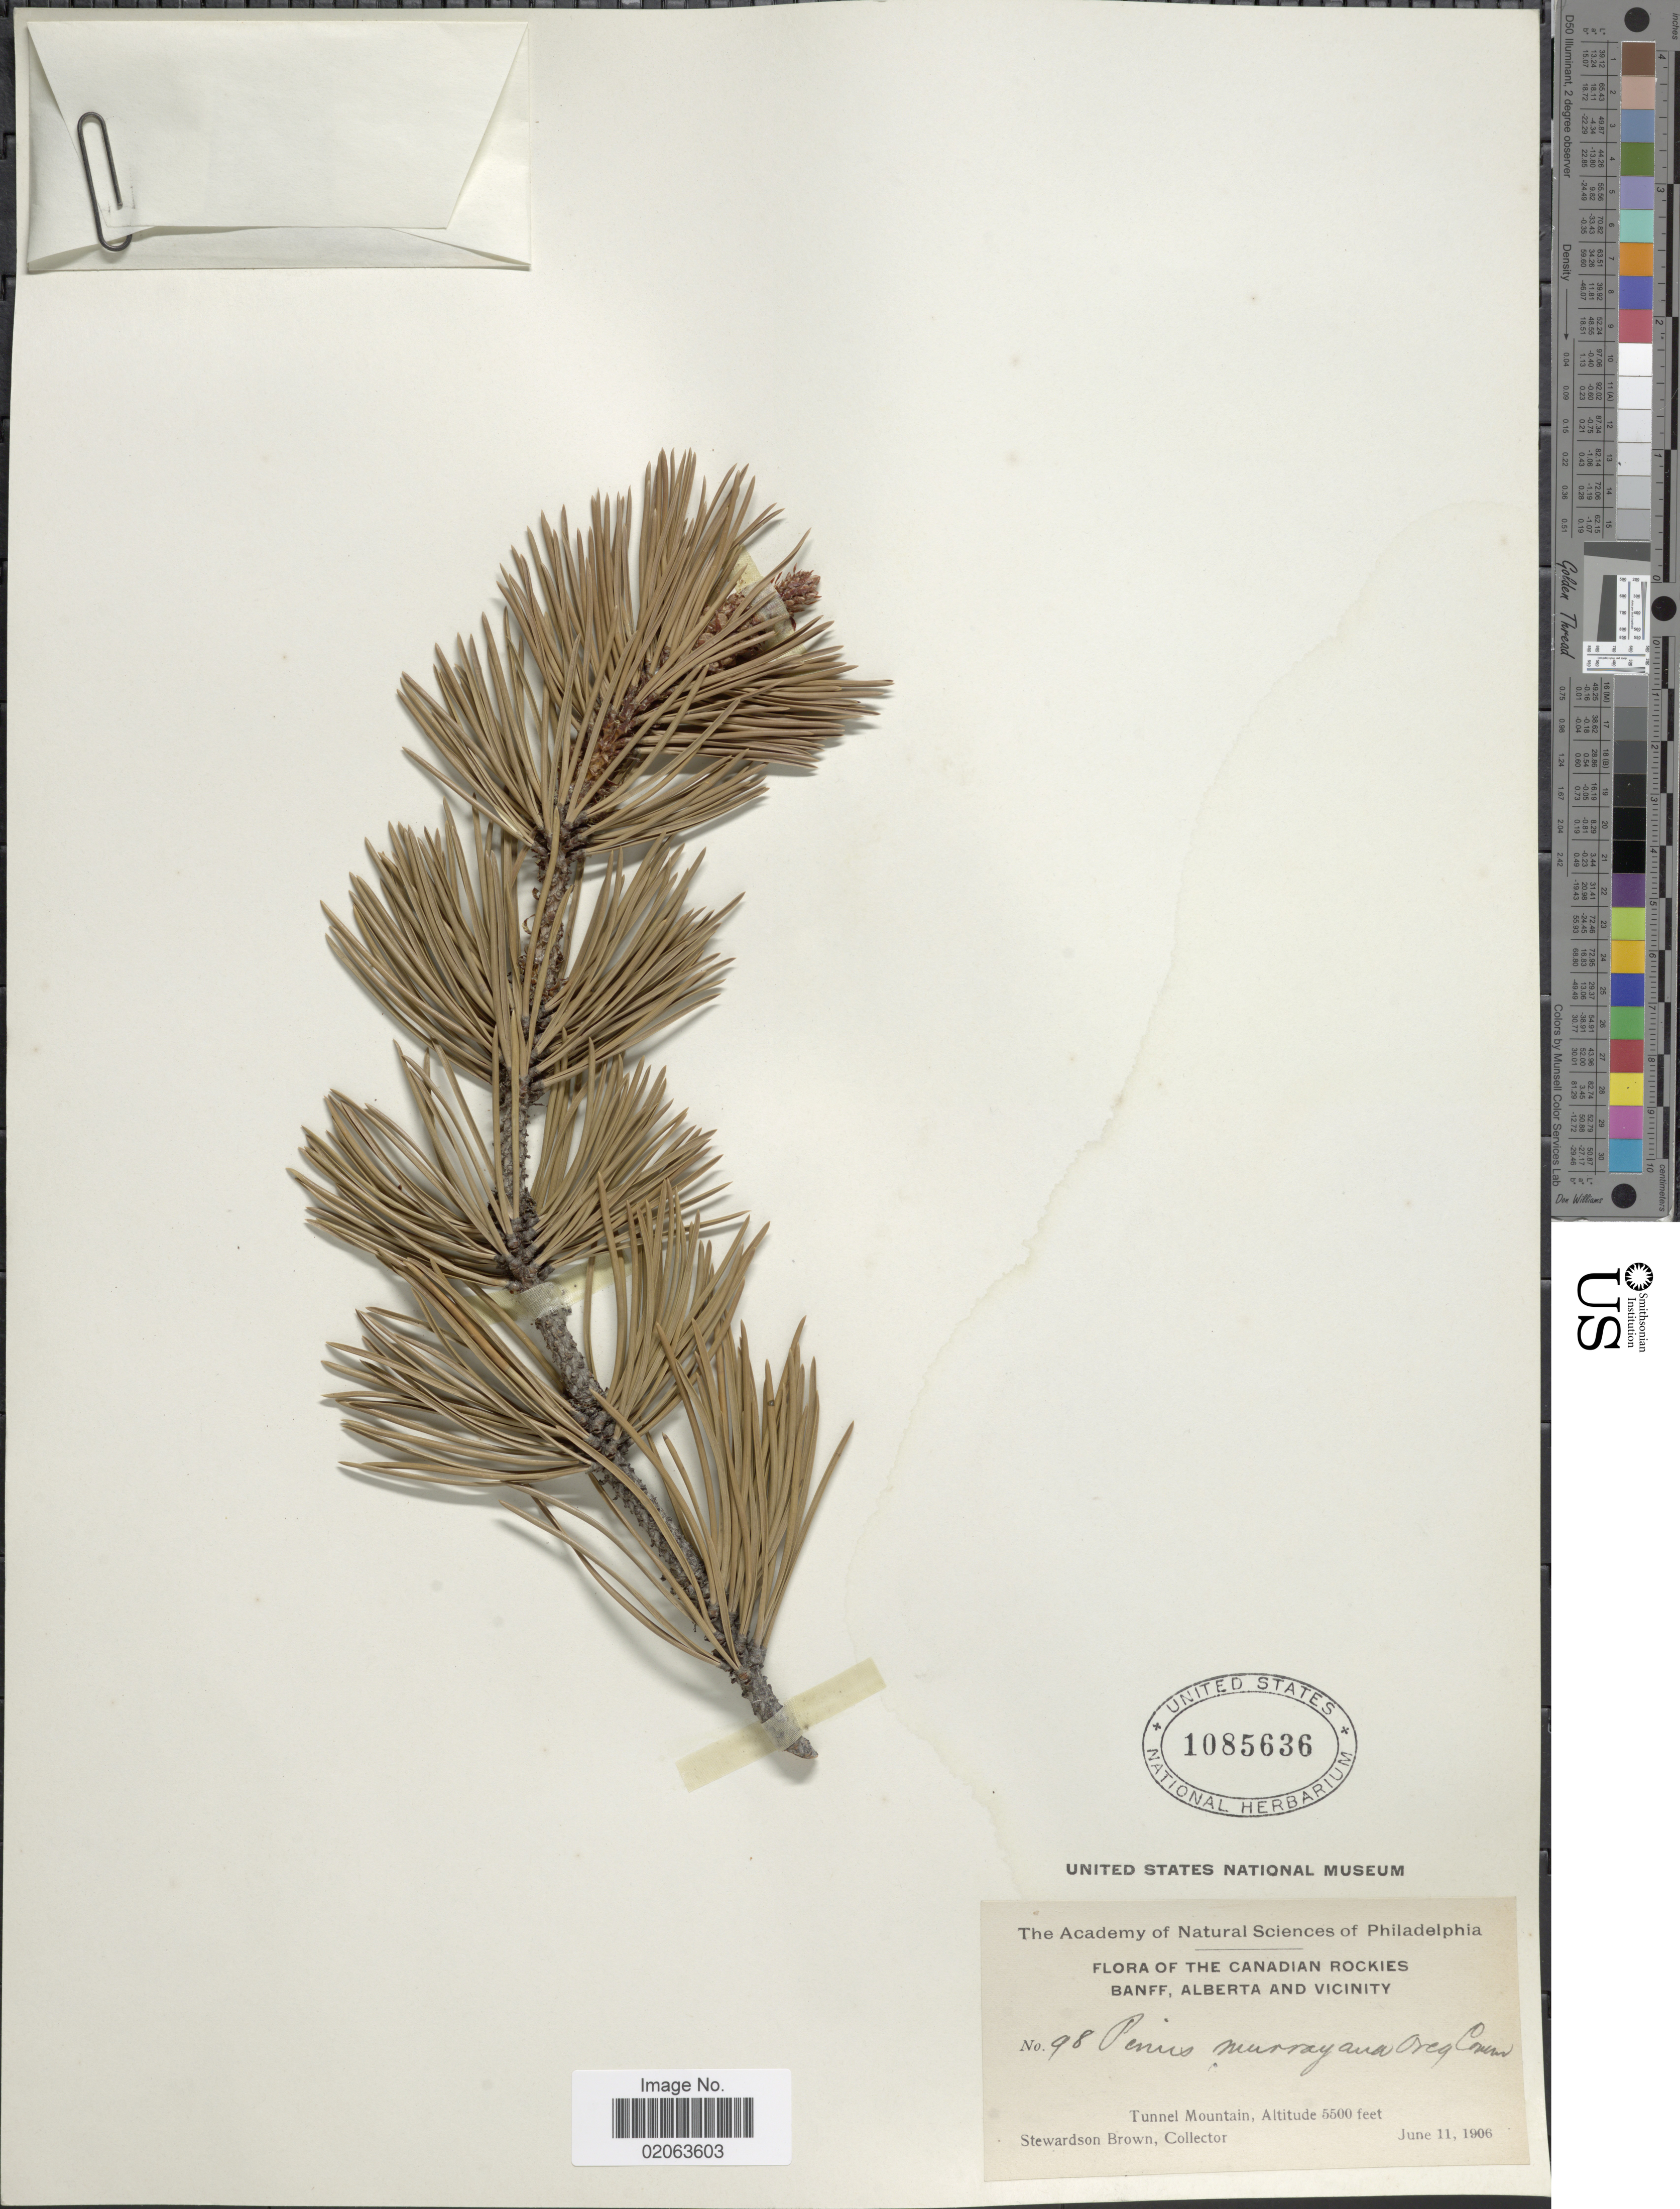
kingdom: Plantae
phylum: Tracheophyta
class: Pinopsida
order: Pinales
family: Pinaceae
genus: Pinus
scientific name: Pinus contorta var. latifolia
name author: Engelm. ex S. Watson in C. King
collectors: S. Brown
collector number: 98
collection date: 1906-06-11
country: Canada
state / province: Alberta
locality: Canadian rockies, Banff, Alberta and vicinity. Tunnel Mountain.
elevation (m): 1676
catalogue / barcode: US 1085636